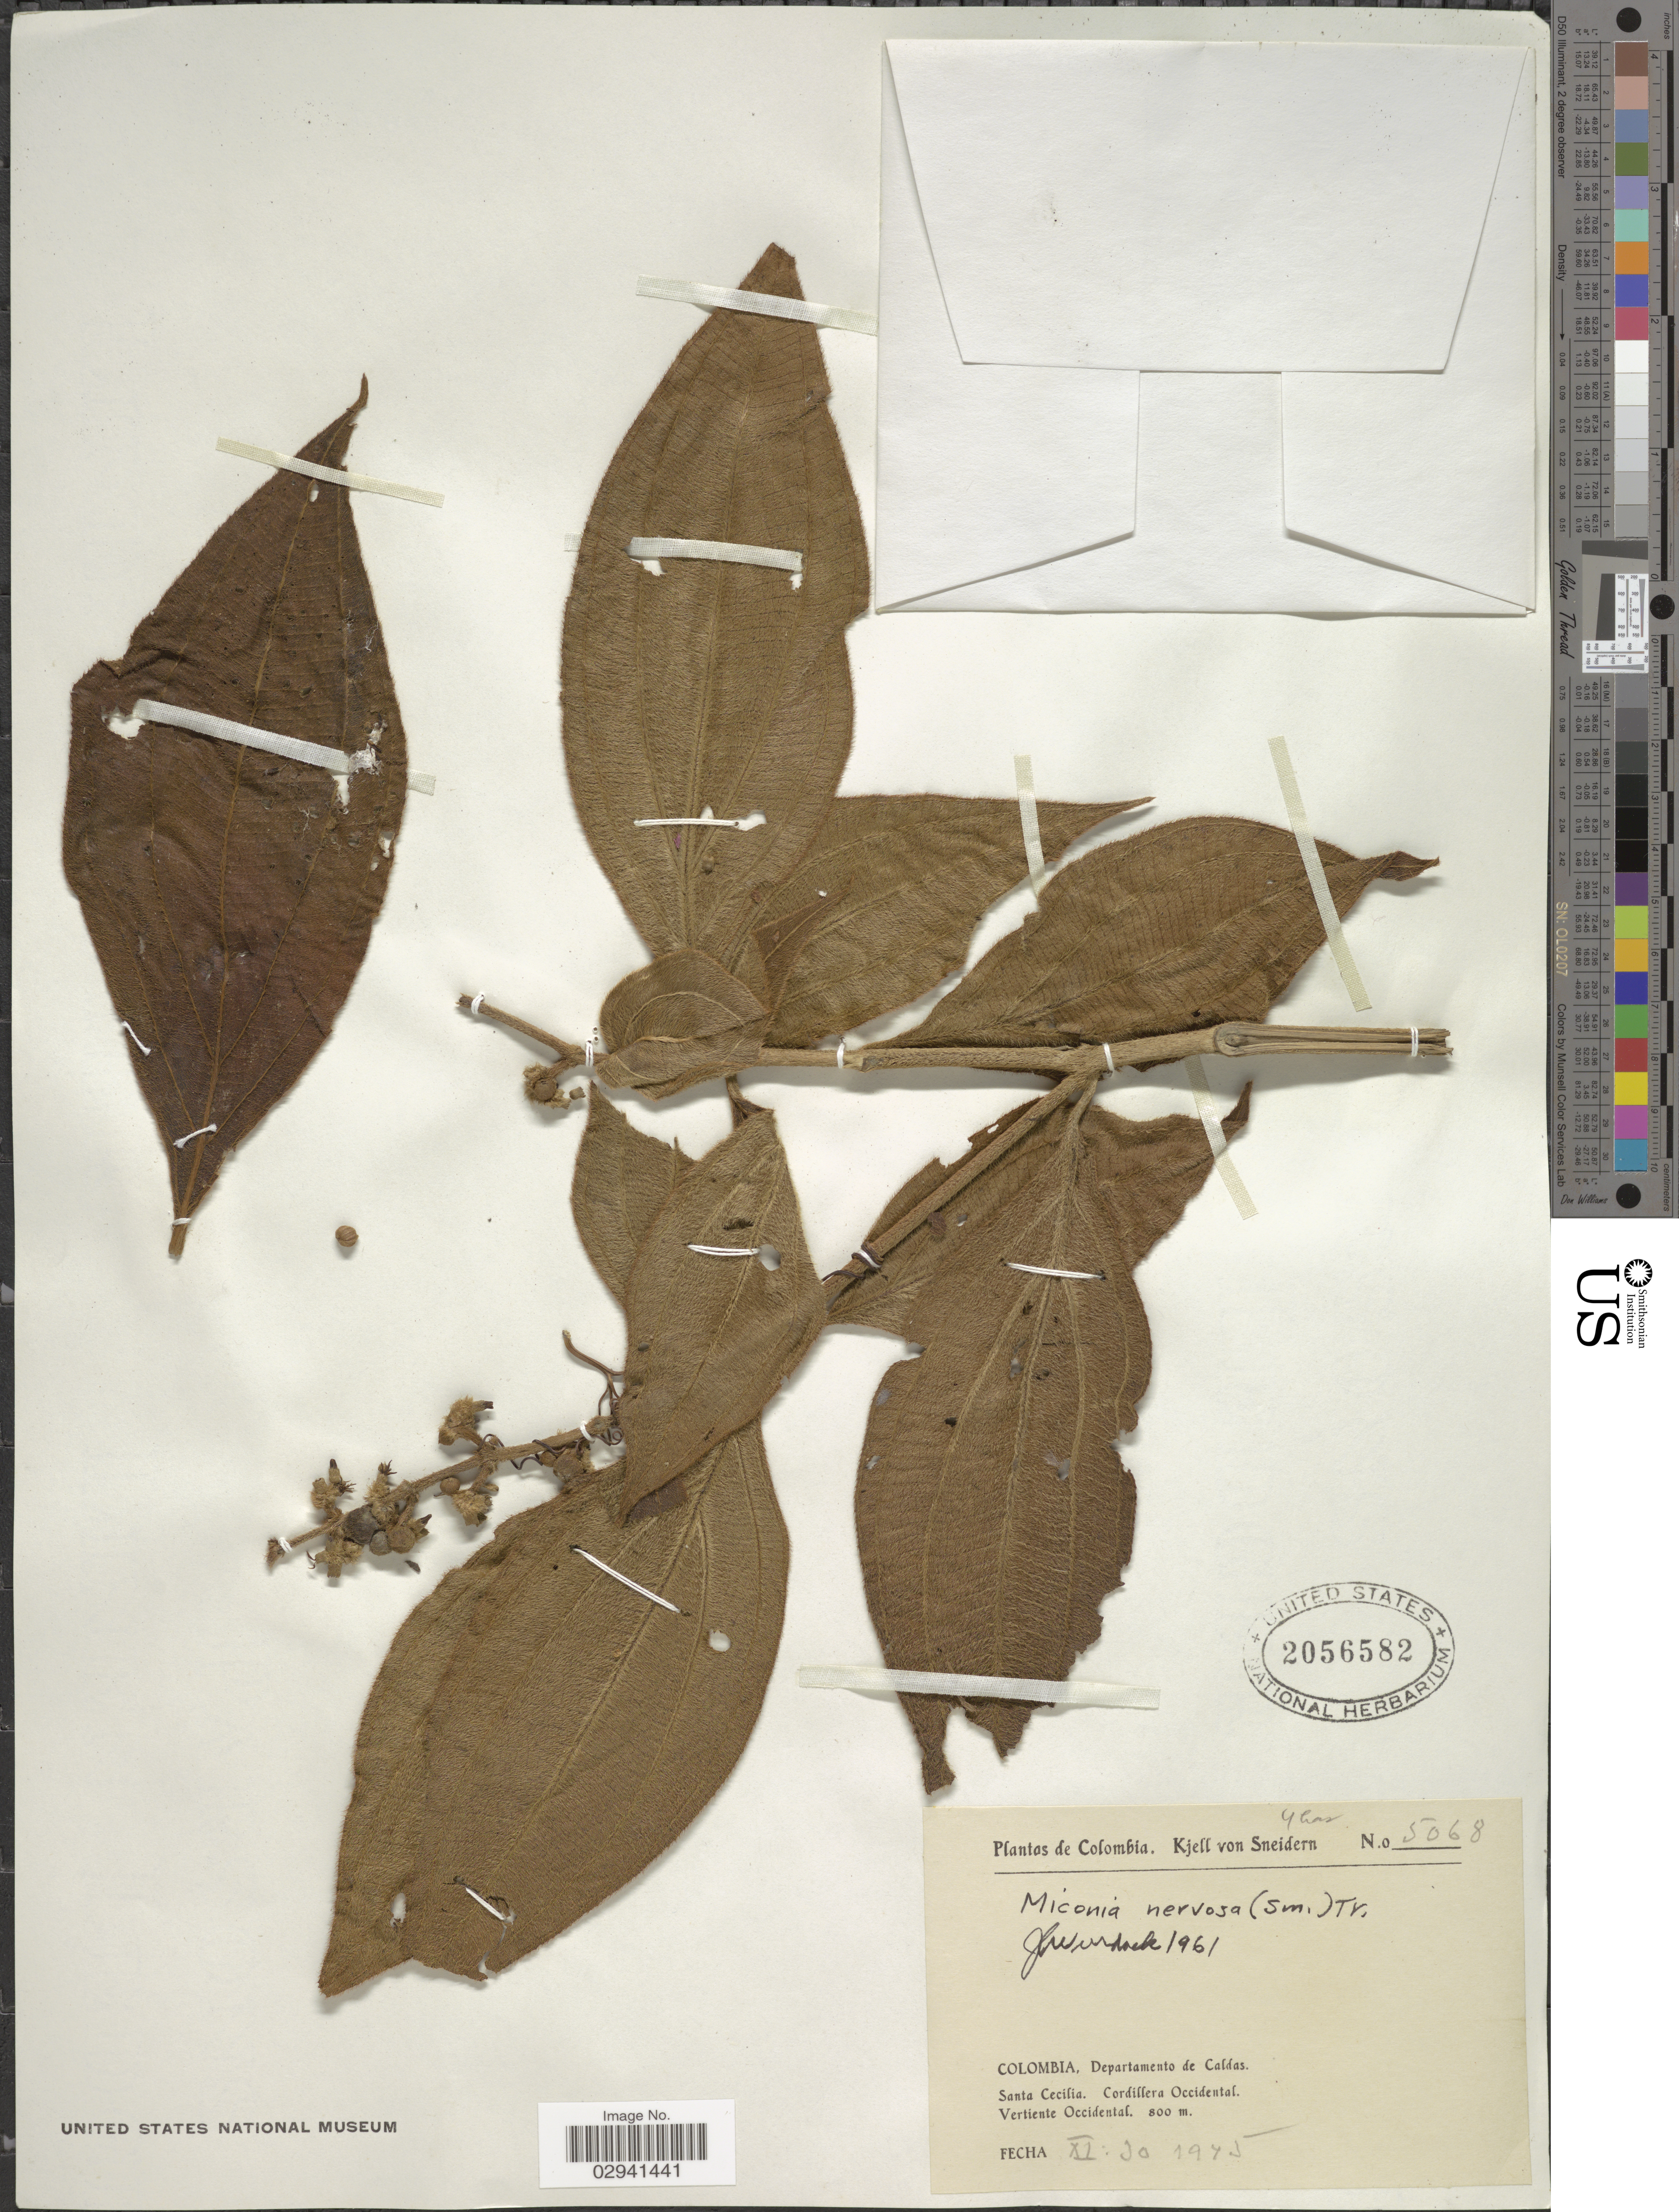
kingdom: Plantae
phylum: Tracheophyta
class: Magnoliopsida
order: Myrtales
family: Melastomataceae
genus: Miconia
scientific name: Miconia nervosa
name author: (Sm.) Triana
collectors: K. von Sneidern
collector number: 5068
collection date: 1945-11-30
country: Colombia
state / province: Caldas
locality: Departamento de Caldas, Santa Cecilia, Cordillera Occidental, Vertiente Occidental.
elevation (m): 800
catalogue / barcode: US 2056582